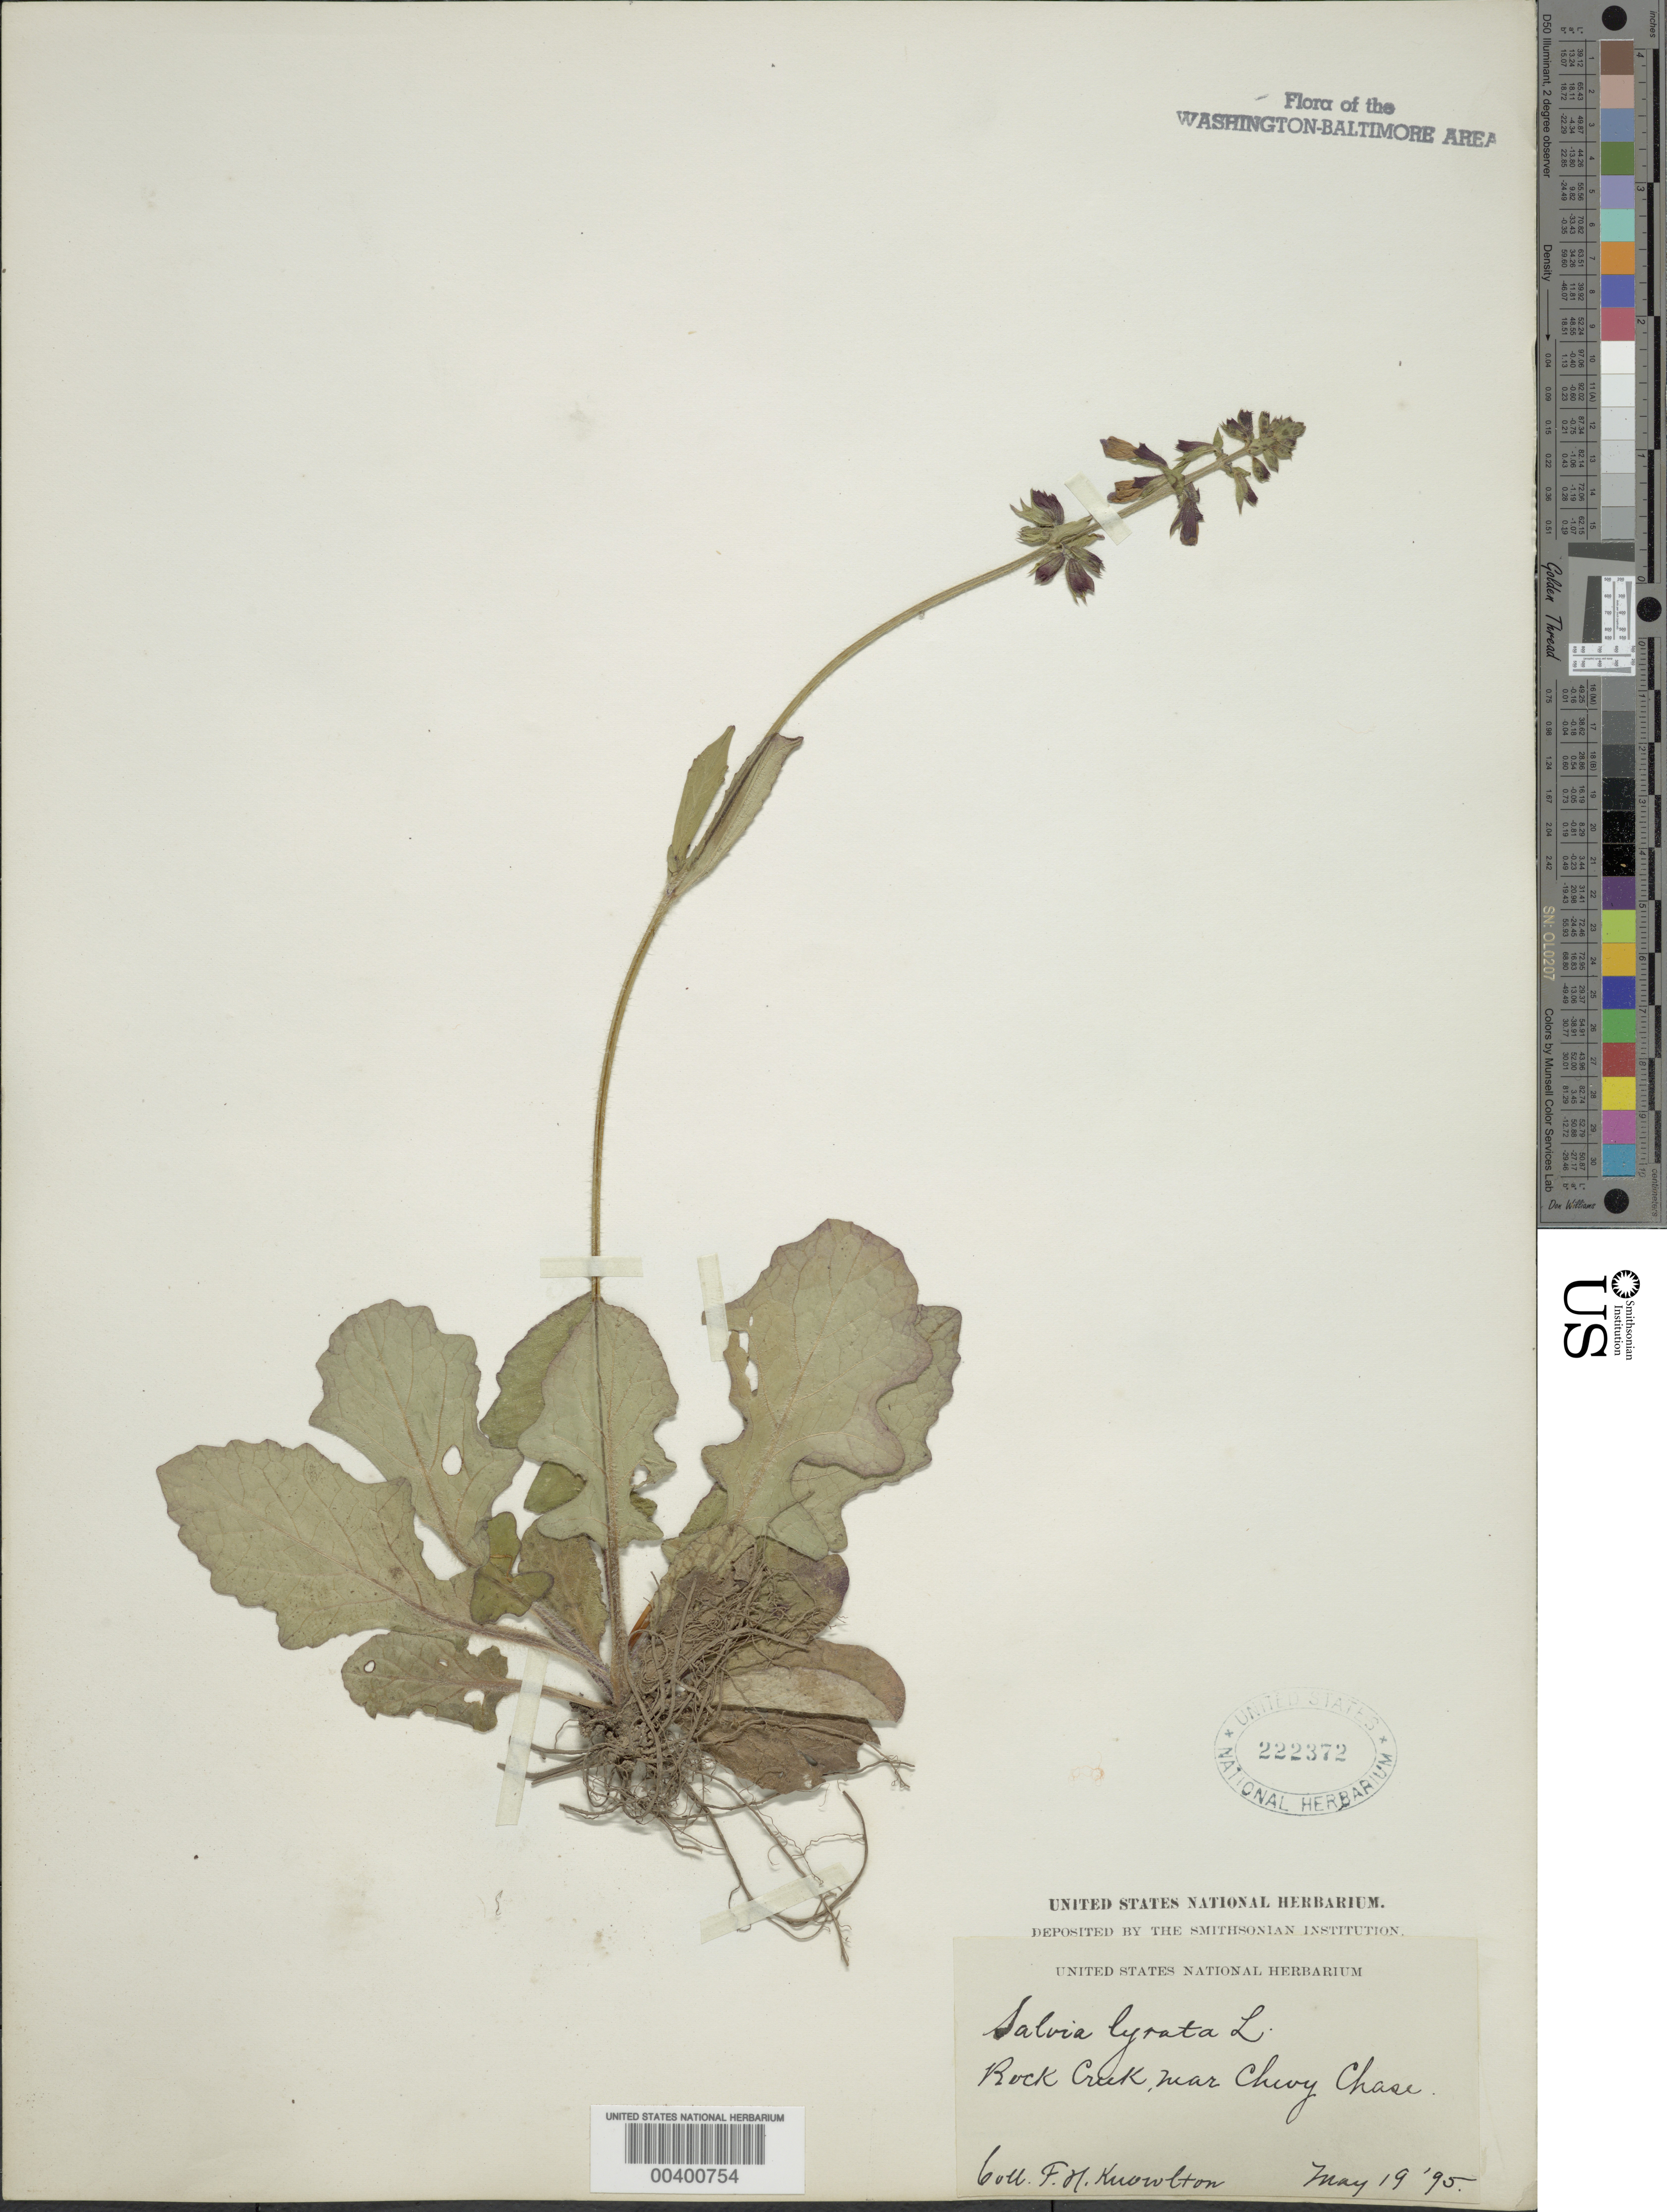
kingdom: Plantae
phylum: Tracheophyta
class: Magnoliopsida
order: Lamiales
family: Lamiaceae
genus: Salvia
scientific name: Salvia lyrata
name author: L.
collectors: F. H. Knowlton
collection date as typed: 19 May 1895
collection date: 1895-05-19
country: United States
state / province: Maryland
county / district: Montgomery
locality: Rock Creek near Chevy Chase Rock Creek Park and vicinity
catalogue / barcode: US 222372